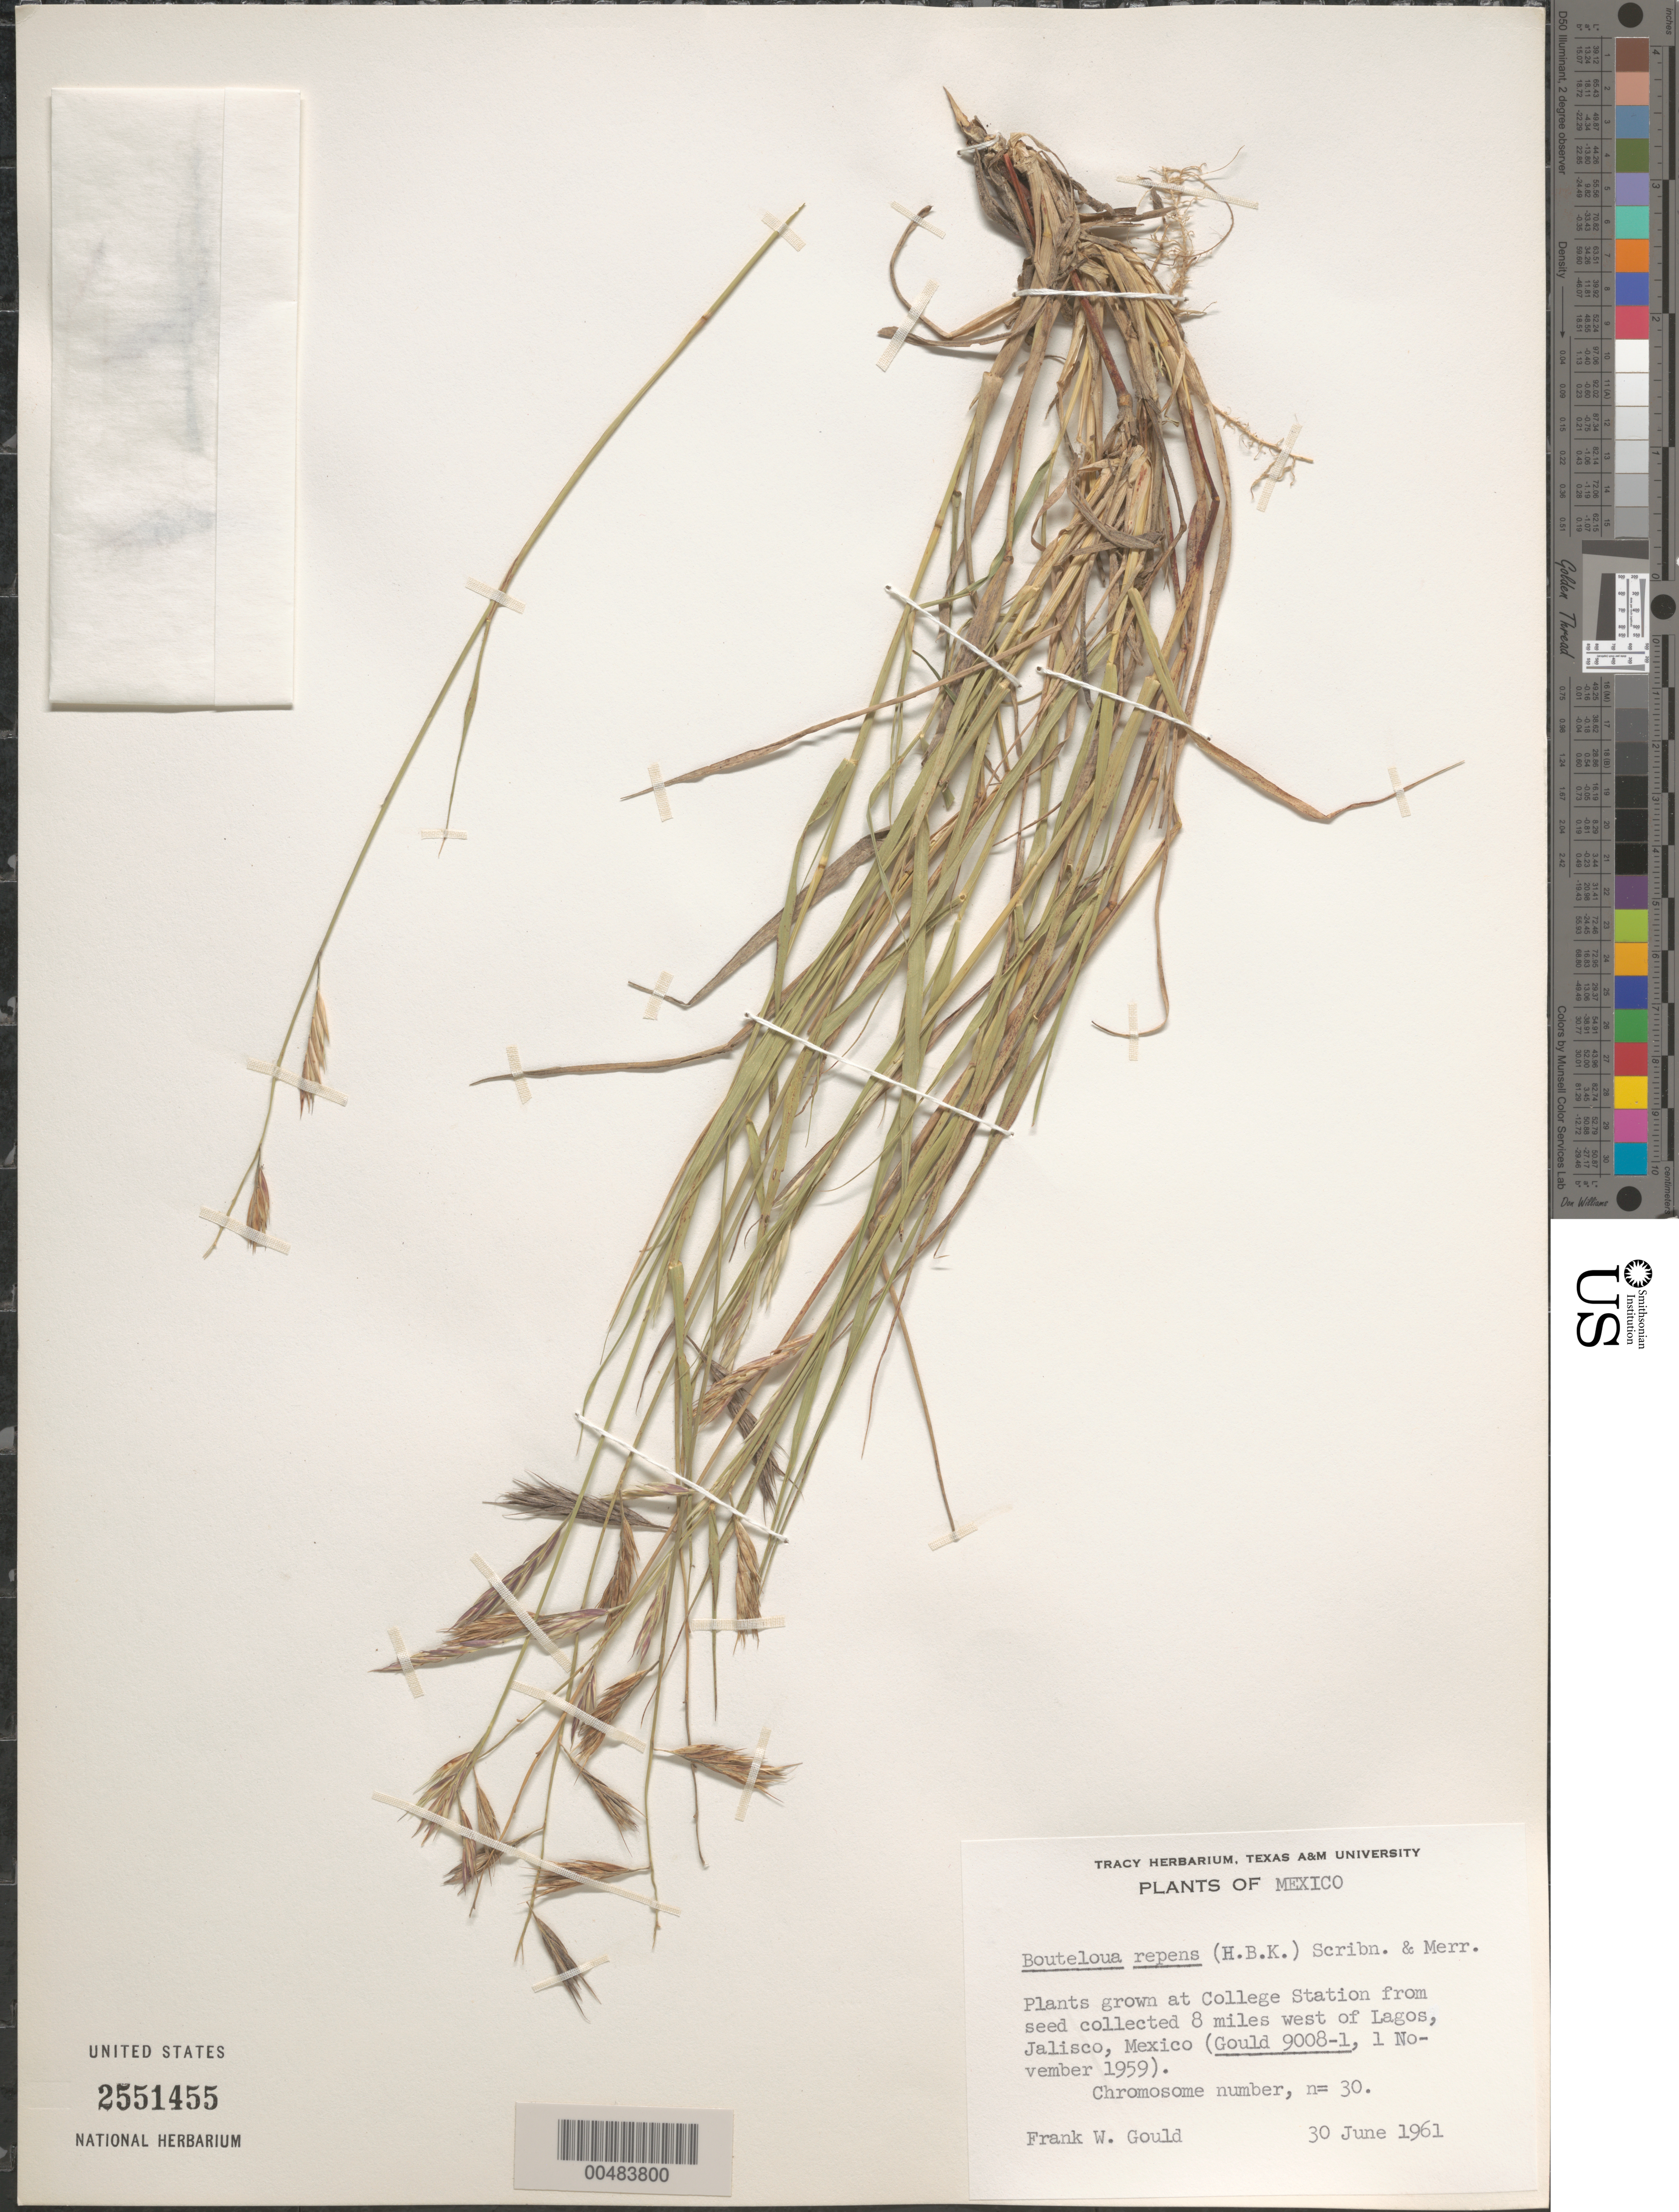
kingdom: Plantae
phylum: Tracheophyta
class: Liliopsida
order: Poales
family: Poaceae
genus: Bouteloua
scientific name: Bouteloua repens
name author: (Kunth) Scribn. & Merr.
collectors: F. W. Gould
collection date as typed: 30 Jun 1961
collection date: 1961-06-30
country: United States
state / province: Texas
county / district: Brazos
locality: College Station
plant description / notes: Grown from seed collected 8 miles W of Lagos, Jalisco, Mexico (Gould 9008-1, 01 Nov 1959)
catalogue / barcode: US 2551455